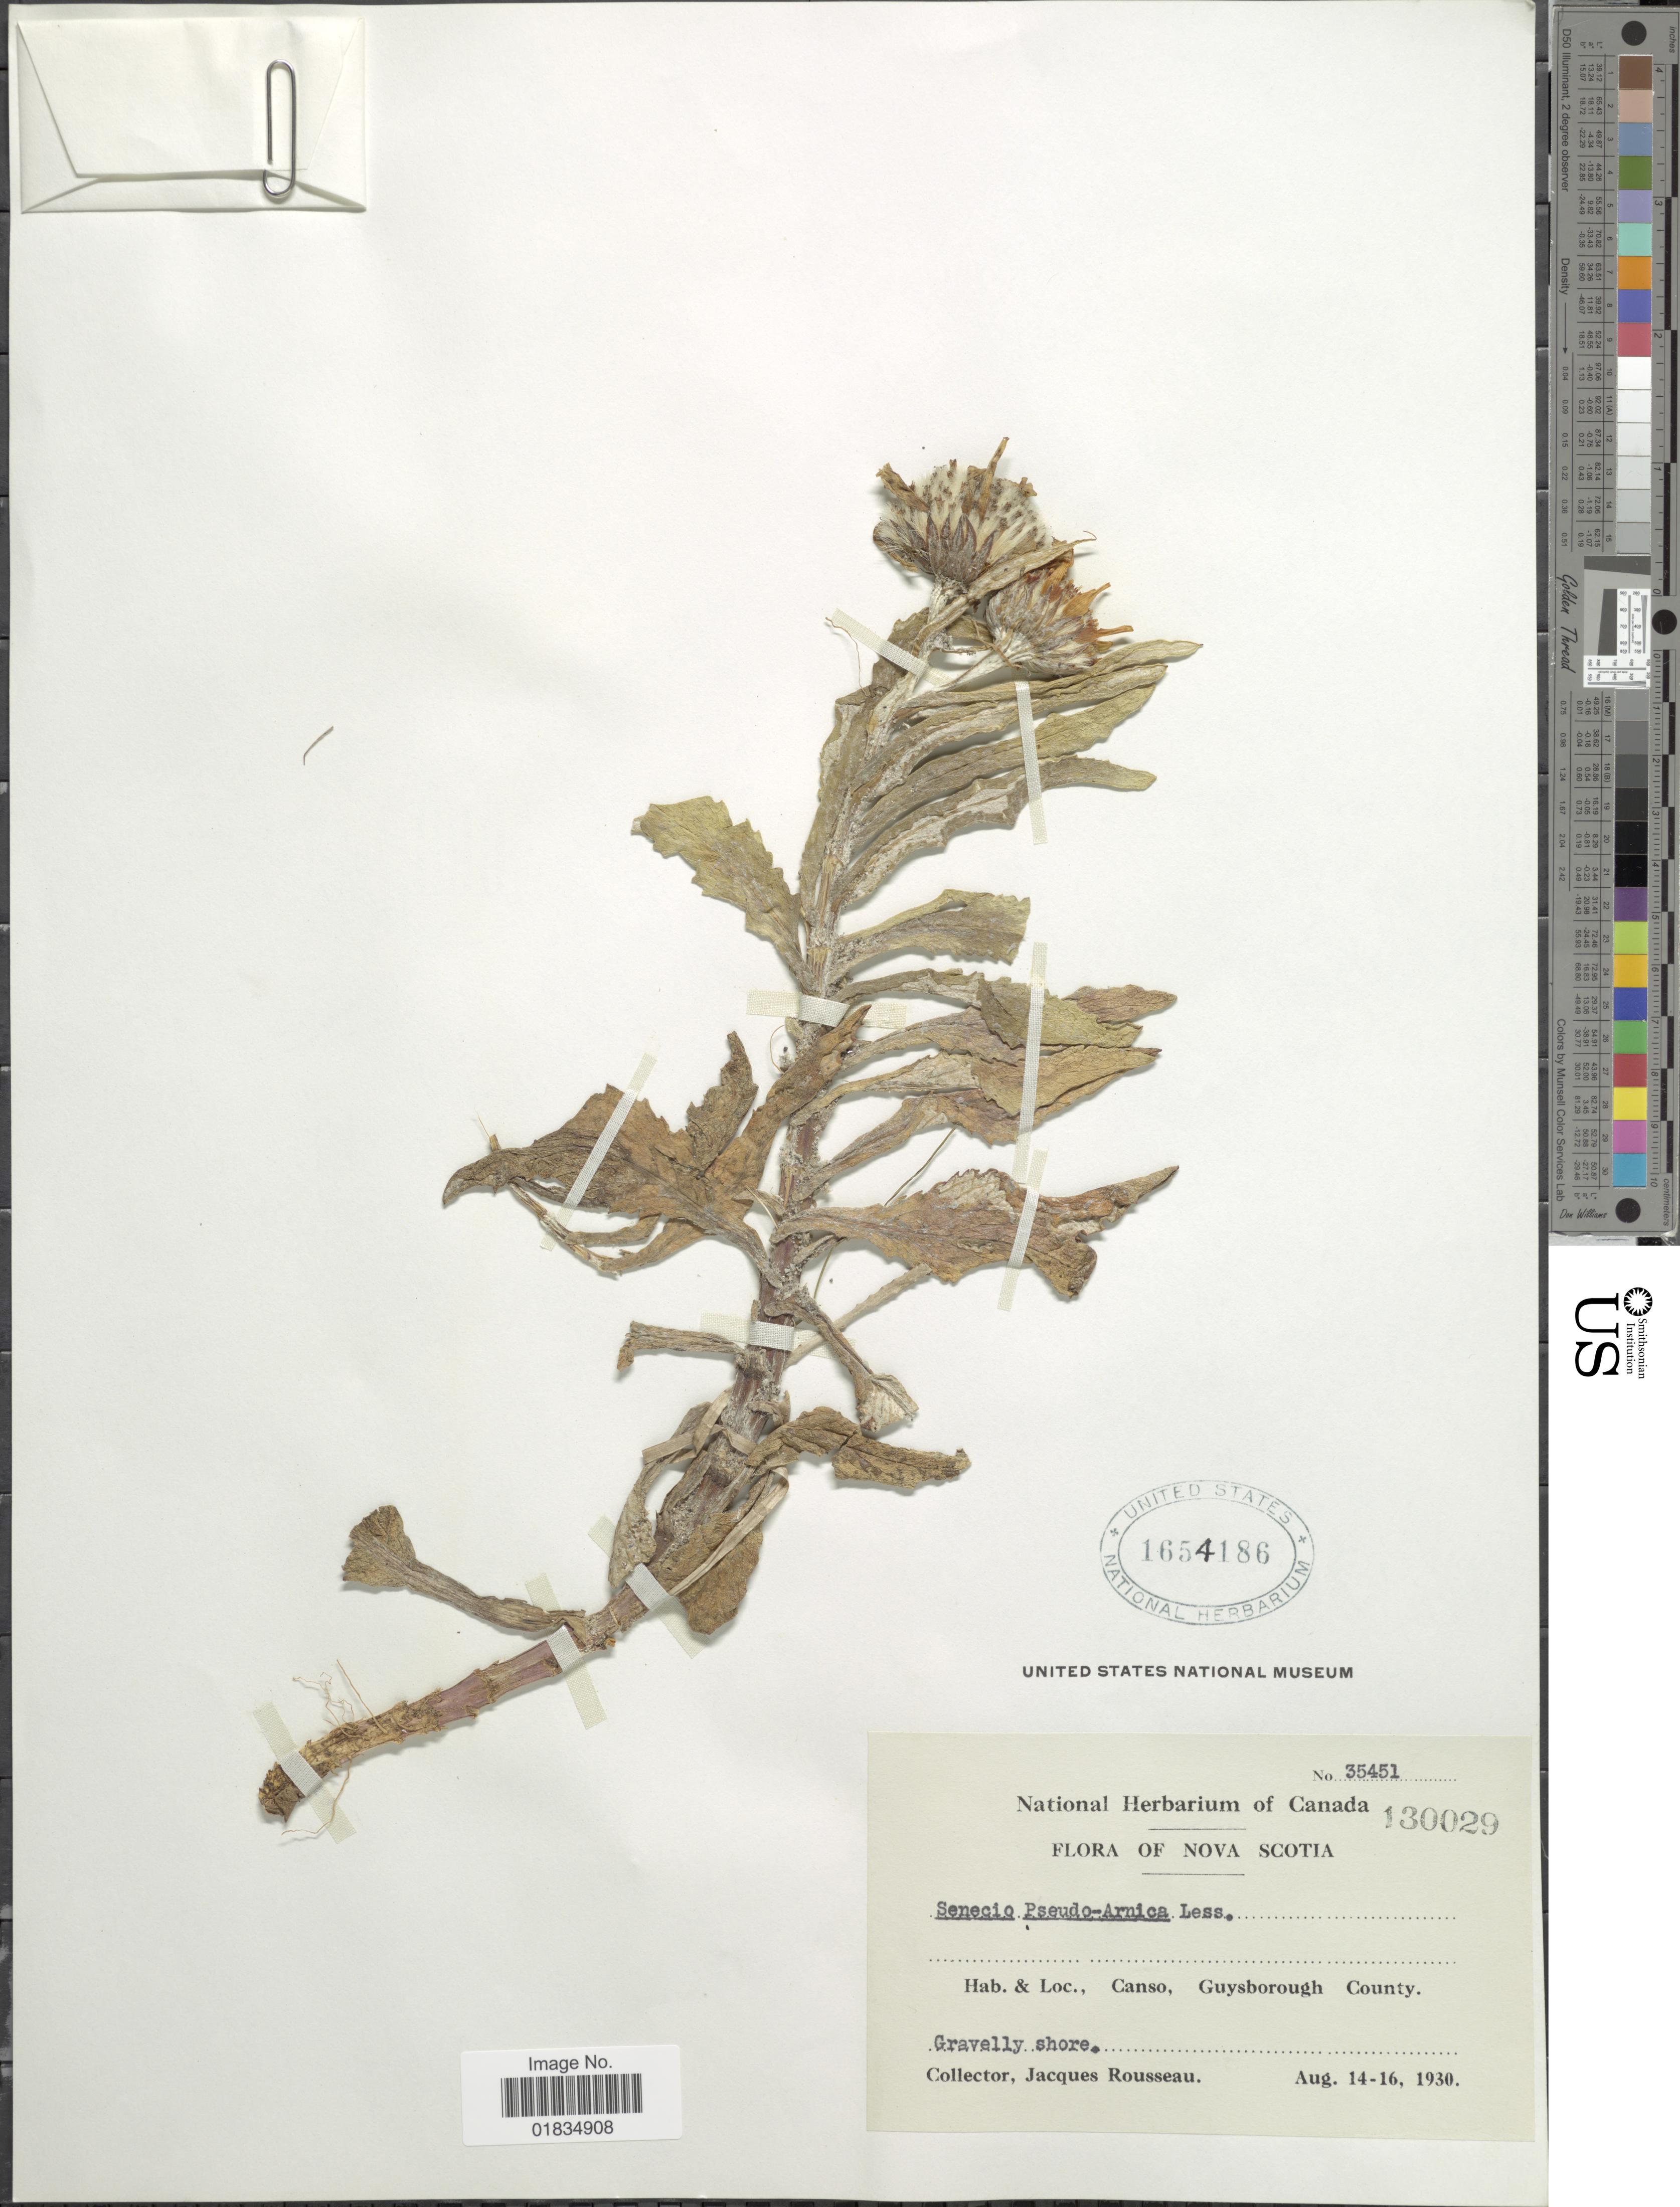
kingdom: Plantae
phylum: Tracheophyta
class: Magnoliopsida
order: Asterales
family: Asteraceae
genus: Senecio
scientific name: Senecio pseudoarnica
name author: Less.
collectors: J. Rousseau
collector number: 35451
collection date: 1930-08-14/1930-08-16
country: Canada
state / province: Nova Scotia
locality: Canso, Guysborough County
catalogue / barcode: US 1654186